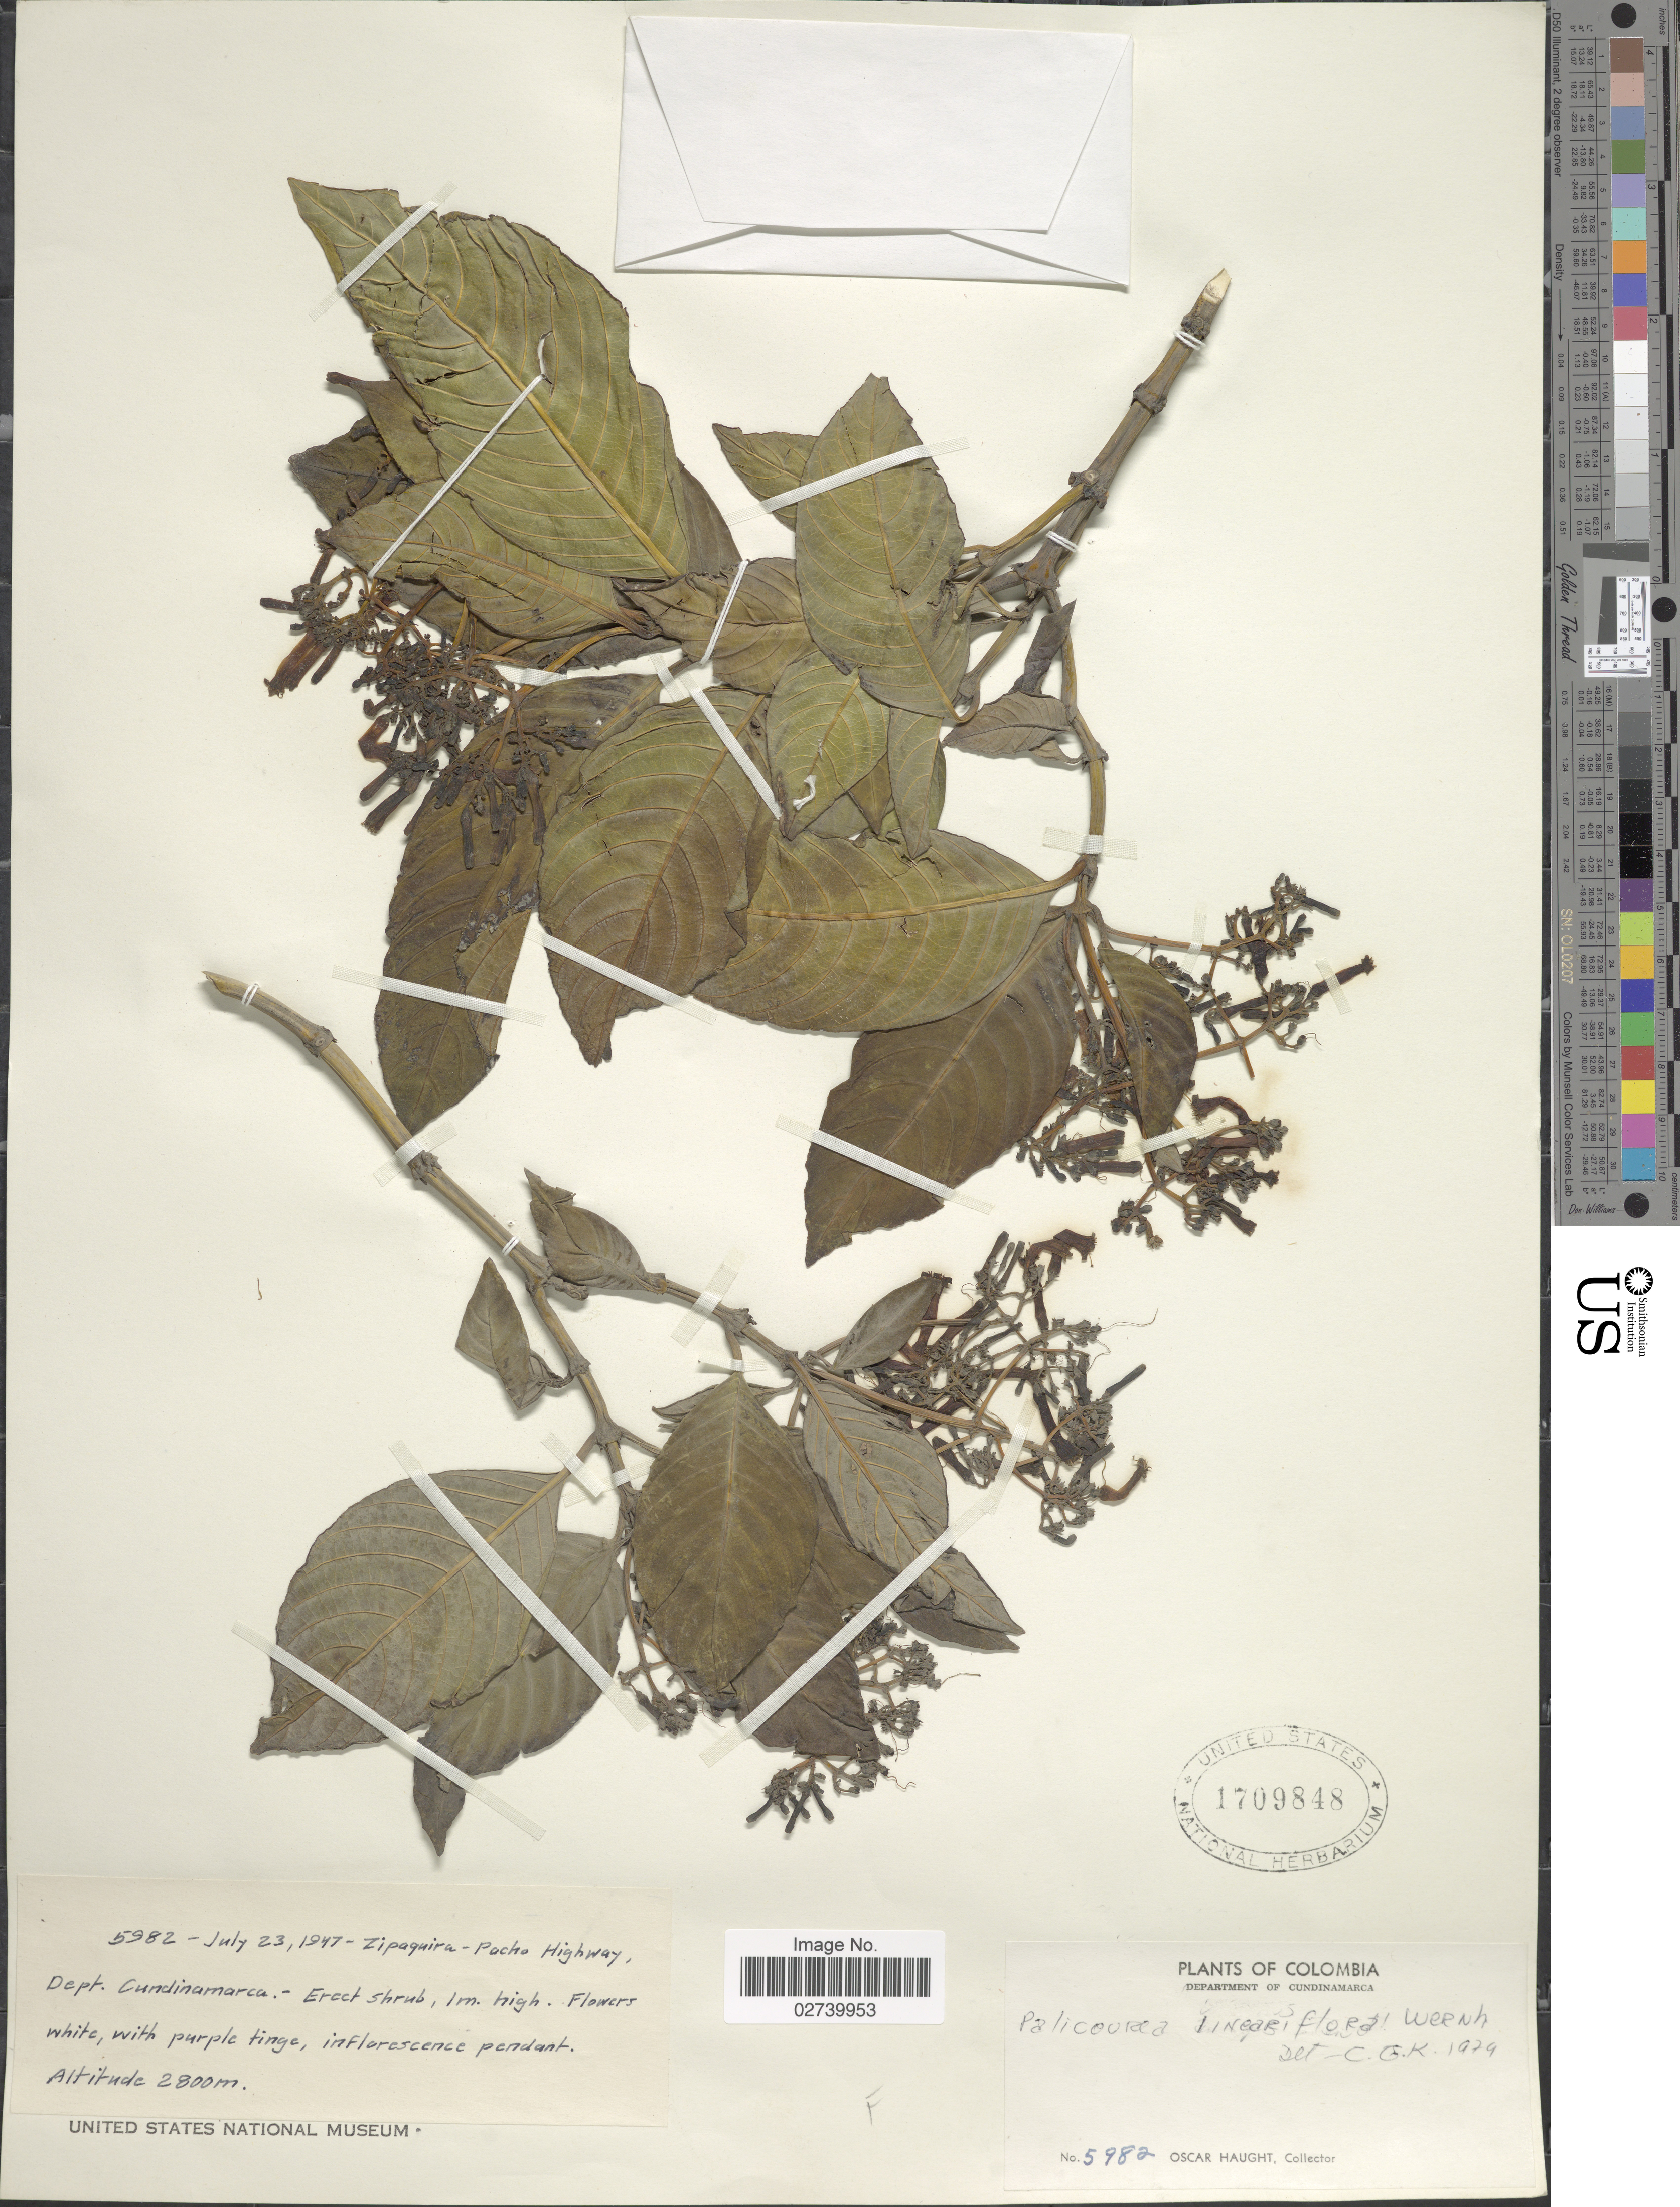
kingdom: Plantae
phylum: Tracheophyta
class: Magnoliopsida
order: Gentianales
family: Rubiaceae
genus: Palicourea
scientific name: Palicourea lineariflora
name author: Wernham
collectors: O. Haught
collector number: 5982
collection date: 1947-07-23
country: Colombia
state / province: Cundinamarca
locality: Zipaquira-Pacho Highway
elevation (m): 2800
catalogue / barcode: US 1709848